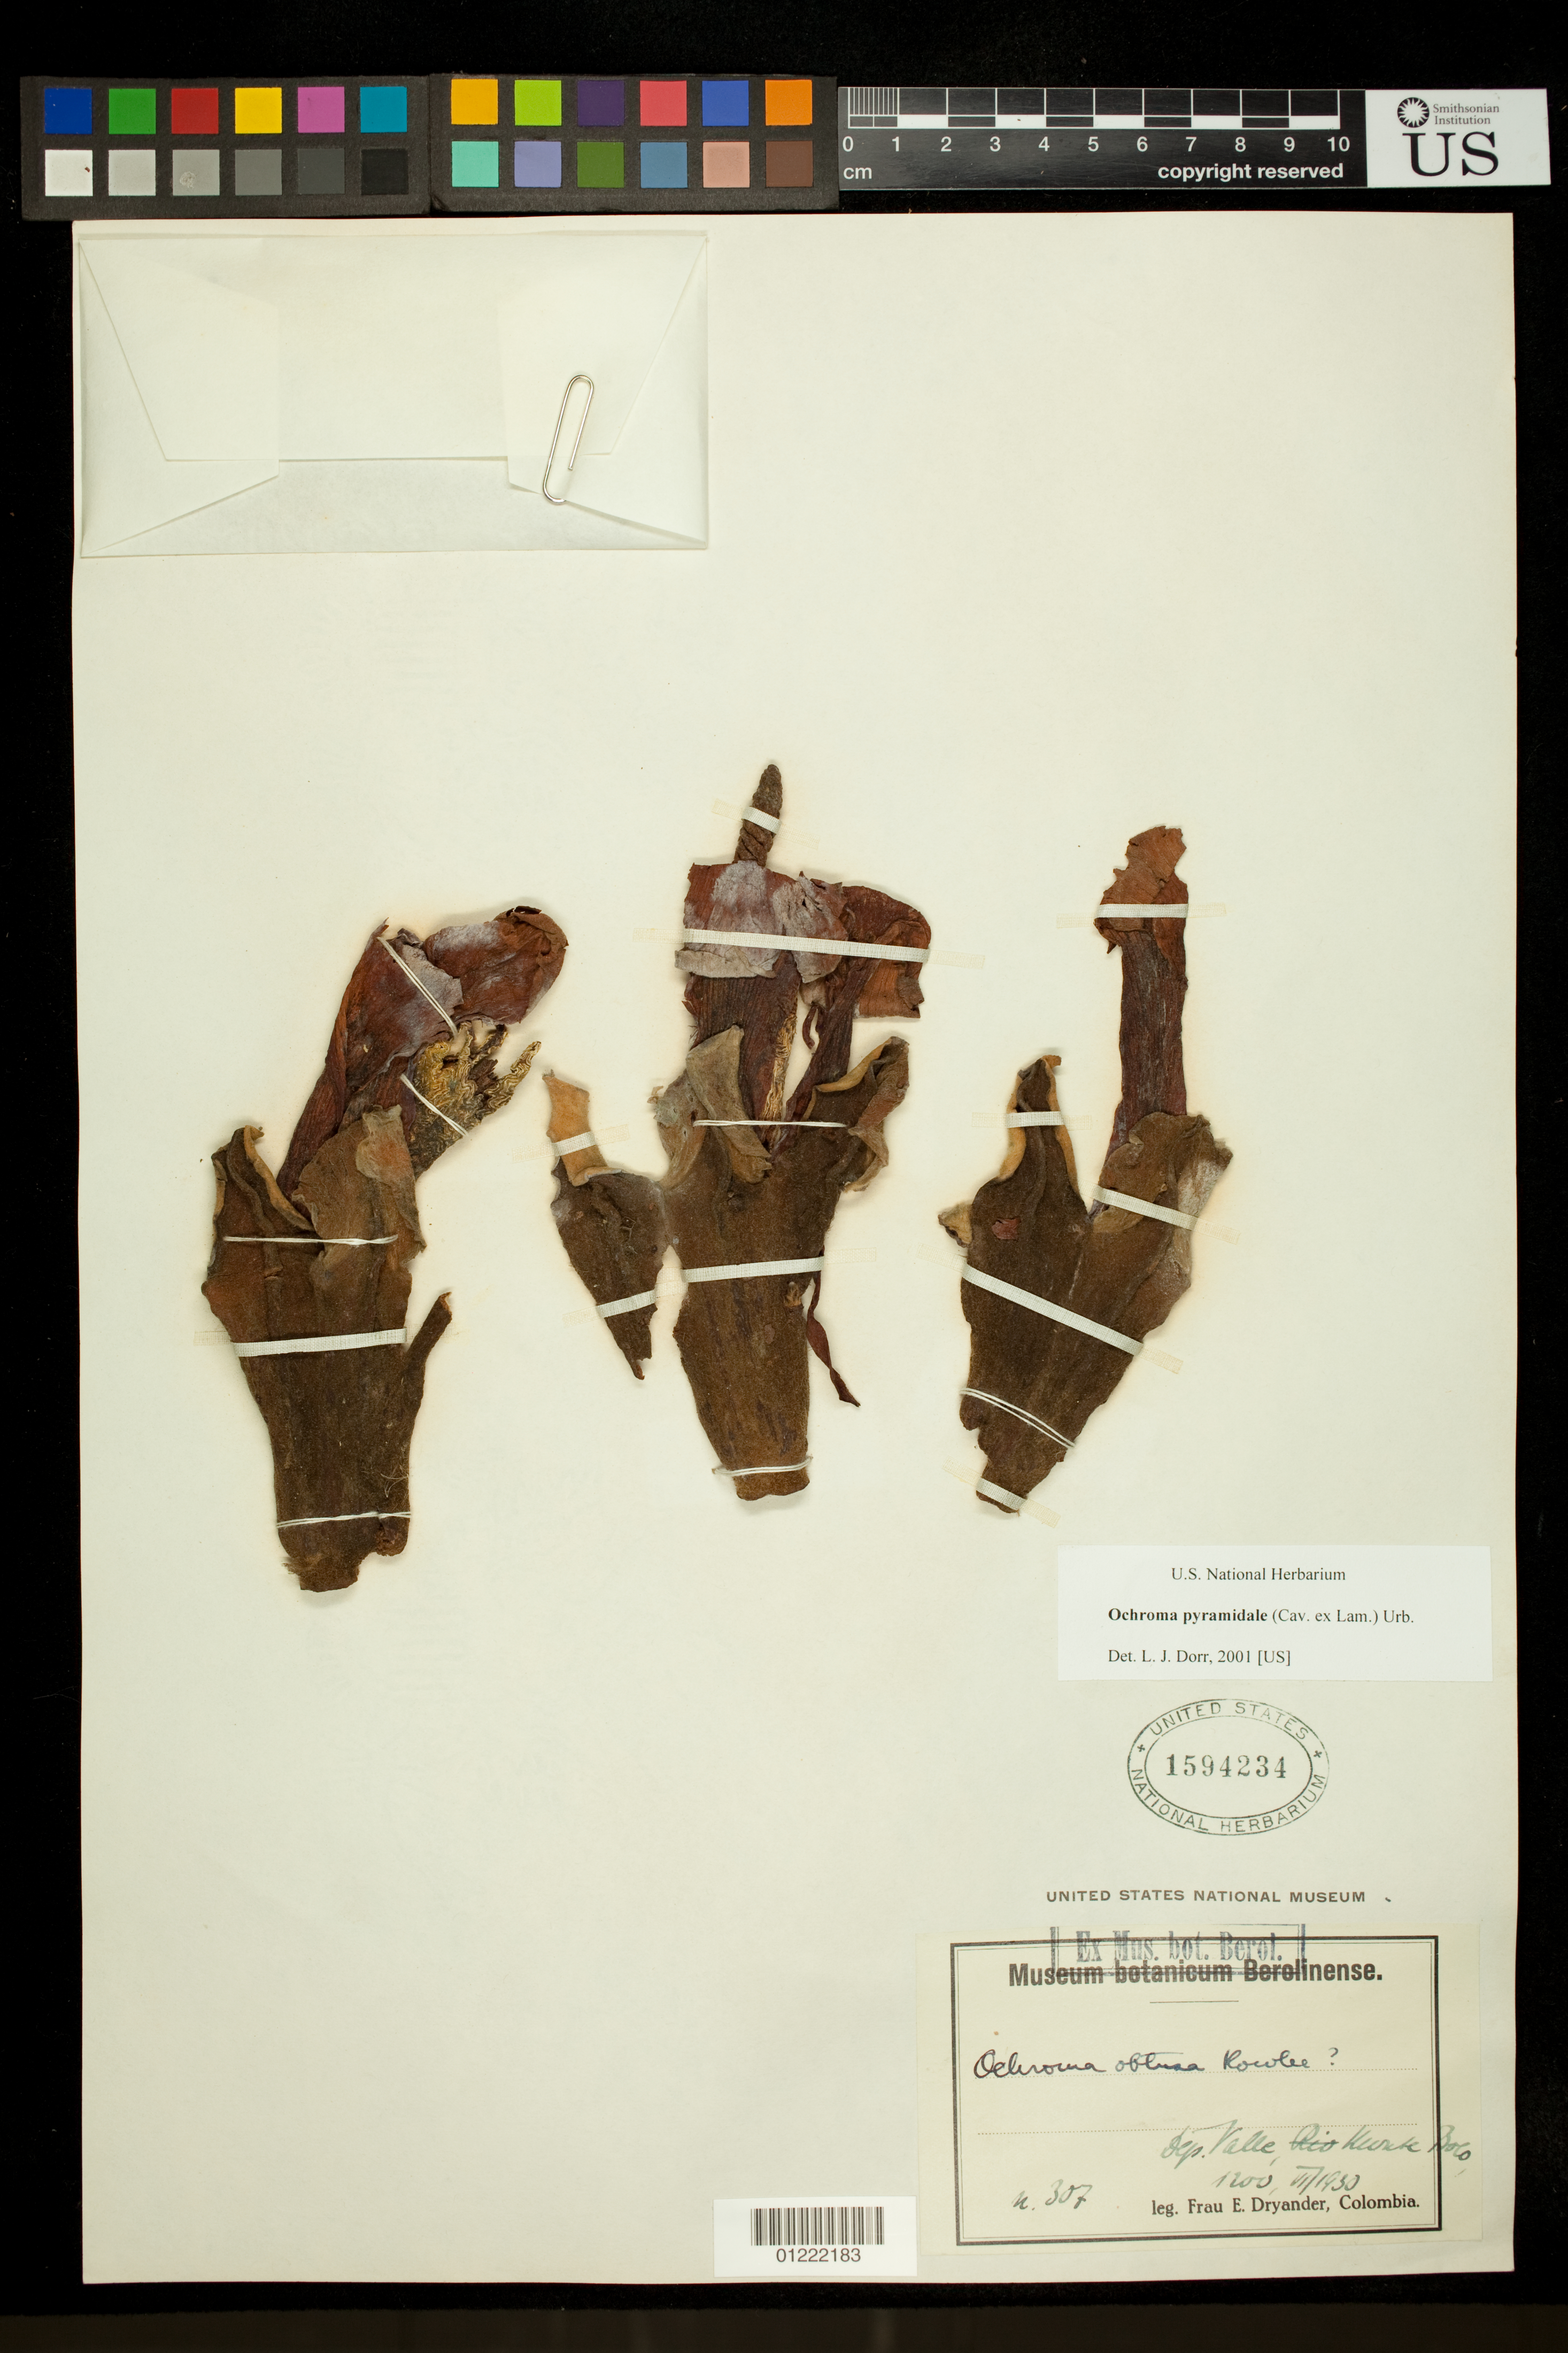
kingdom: Plantae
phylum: Tracheophyta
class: Magnoliopsida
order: Malvales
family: Malvaceae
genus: Ochroma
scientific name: Ochroma pyramidale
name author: (Cav. ex Lam.) Urb.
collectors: E. I. Dryander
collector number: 307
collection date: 1930-06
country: Colombia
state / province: Valle del Cauca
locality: Dep. Valle, [?] Bolo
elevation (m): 366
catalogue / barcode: US 1594234